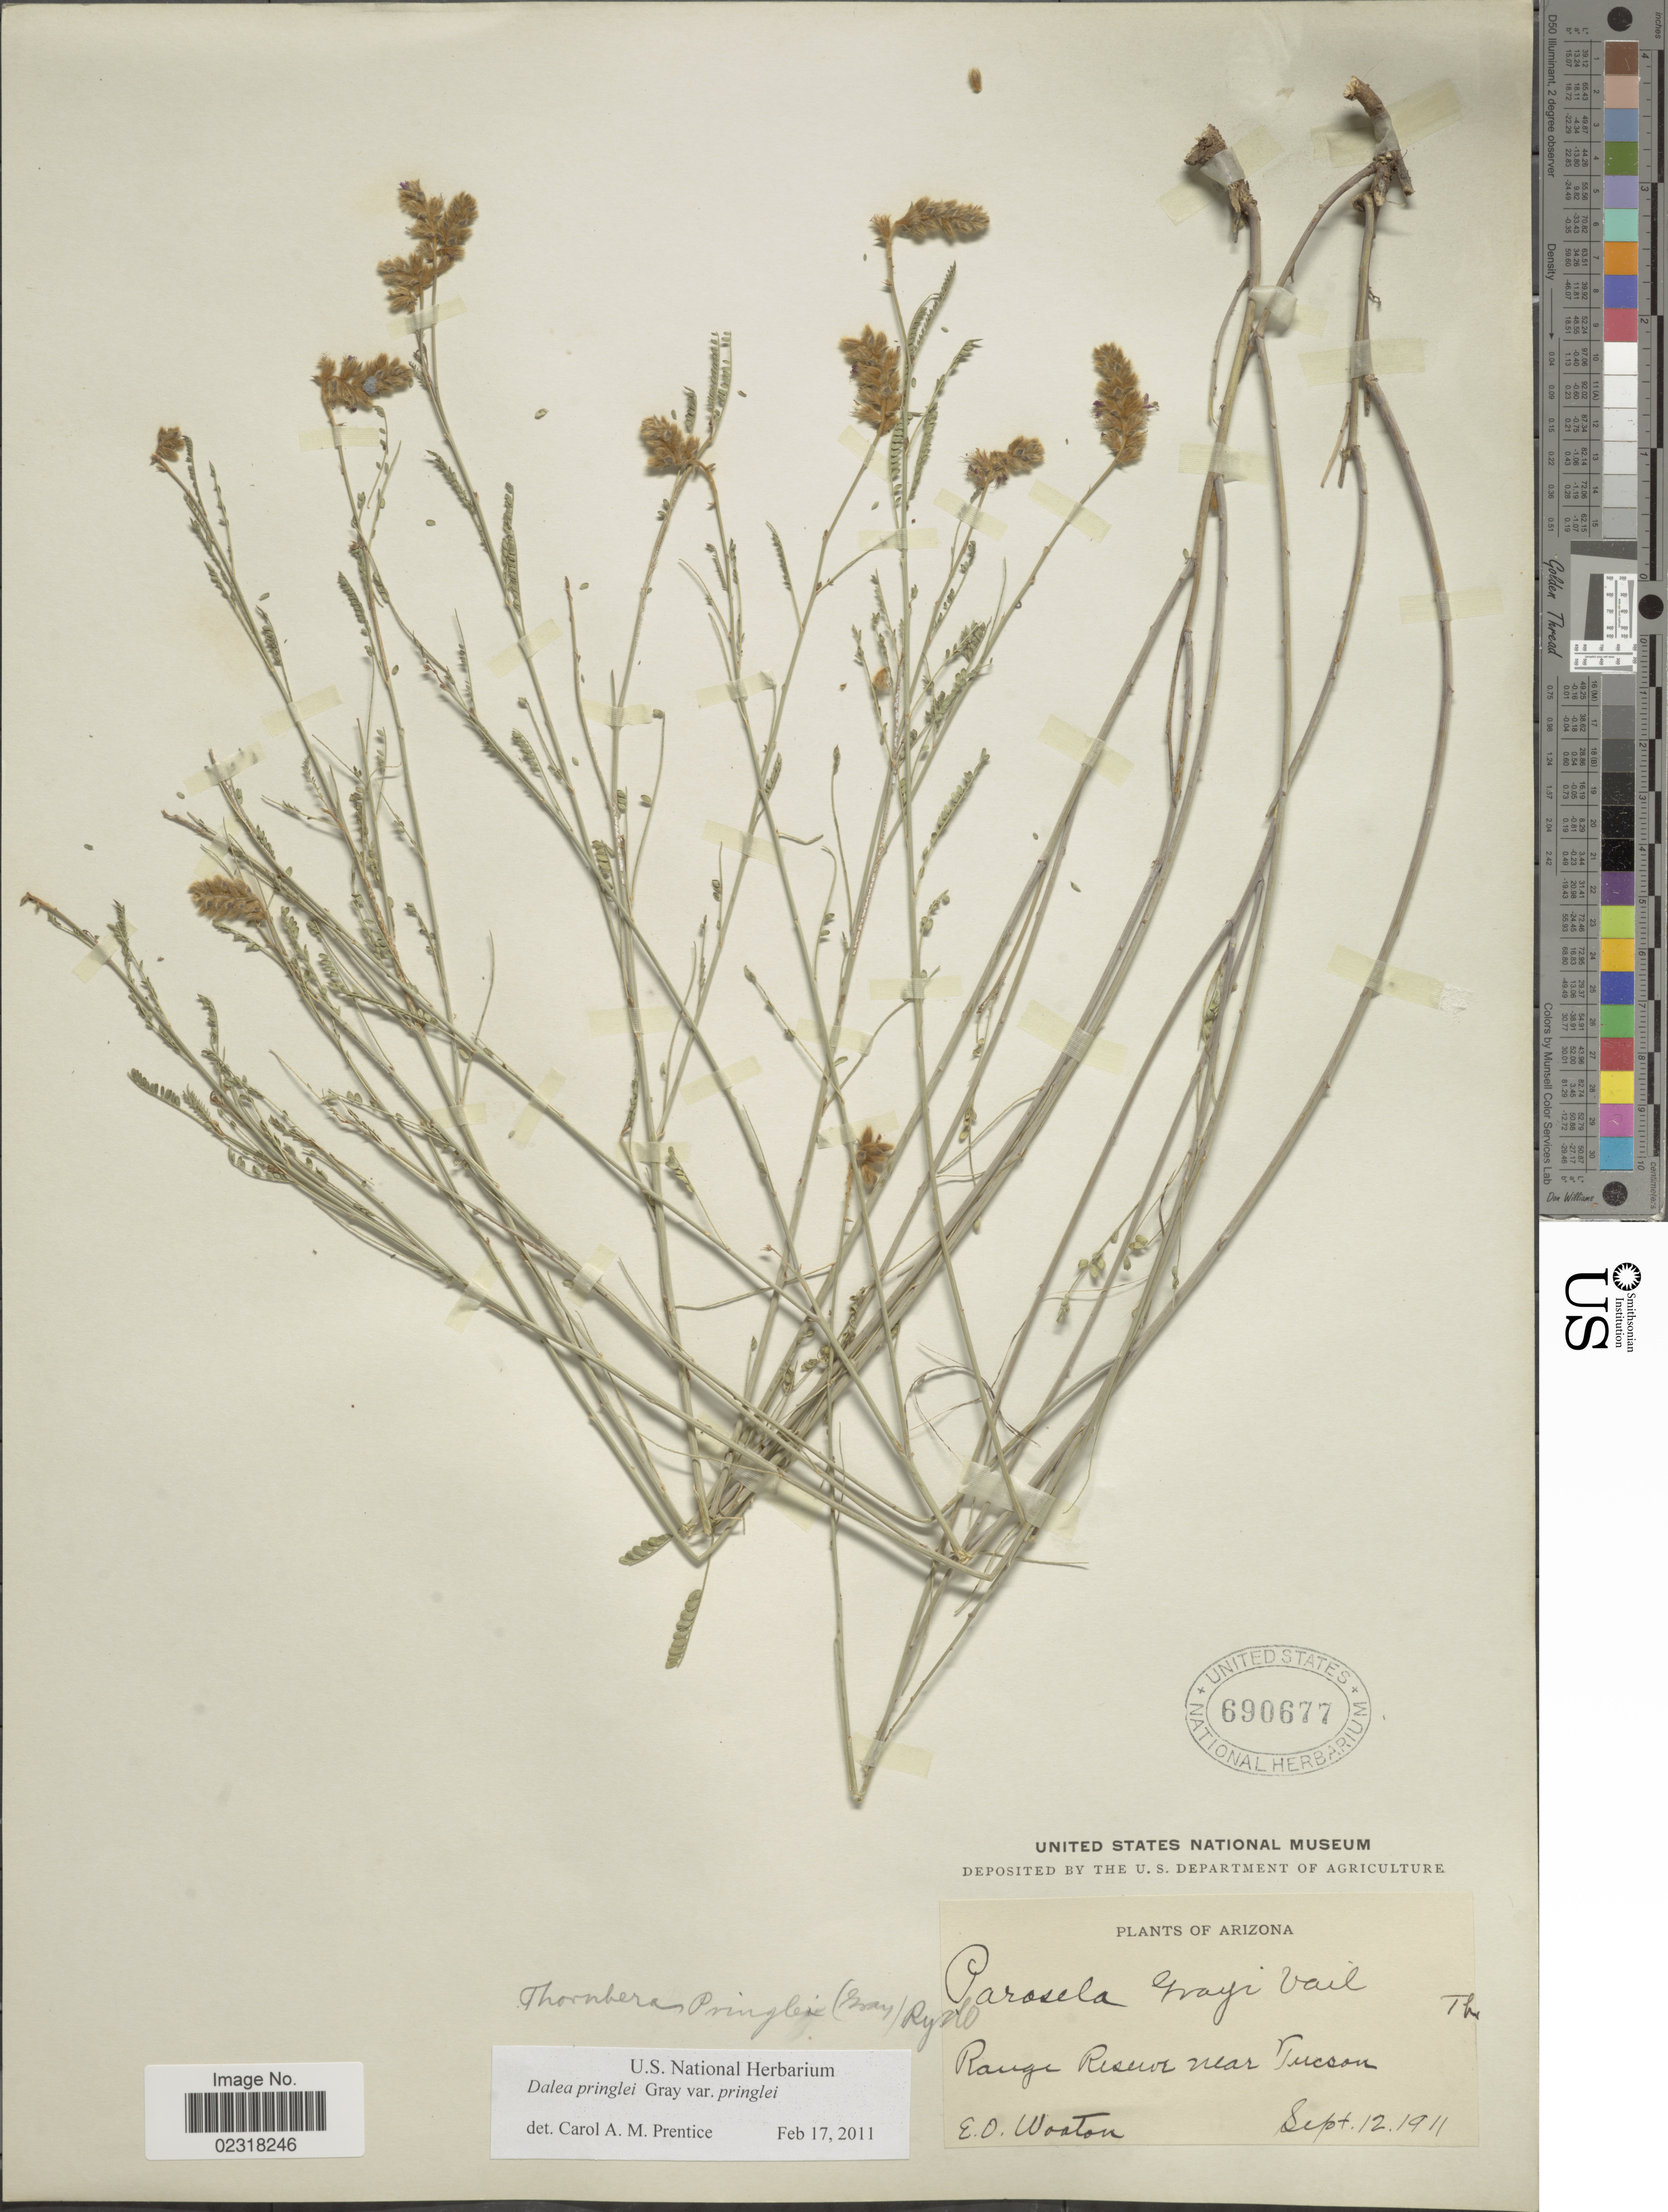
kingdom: Plantae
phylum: Tracheophyta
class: Magnoliopsida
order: Fabales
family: Fabaceae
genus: Dalea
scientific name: Dalea pringlei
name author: A. Gray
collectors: E. O. Wooton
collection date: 1911-09-12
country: United States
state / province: Arizona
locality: Range Reserve near Tucson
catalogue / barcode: US 690677